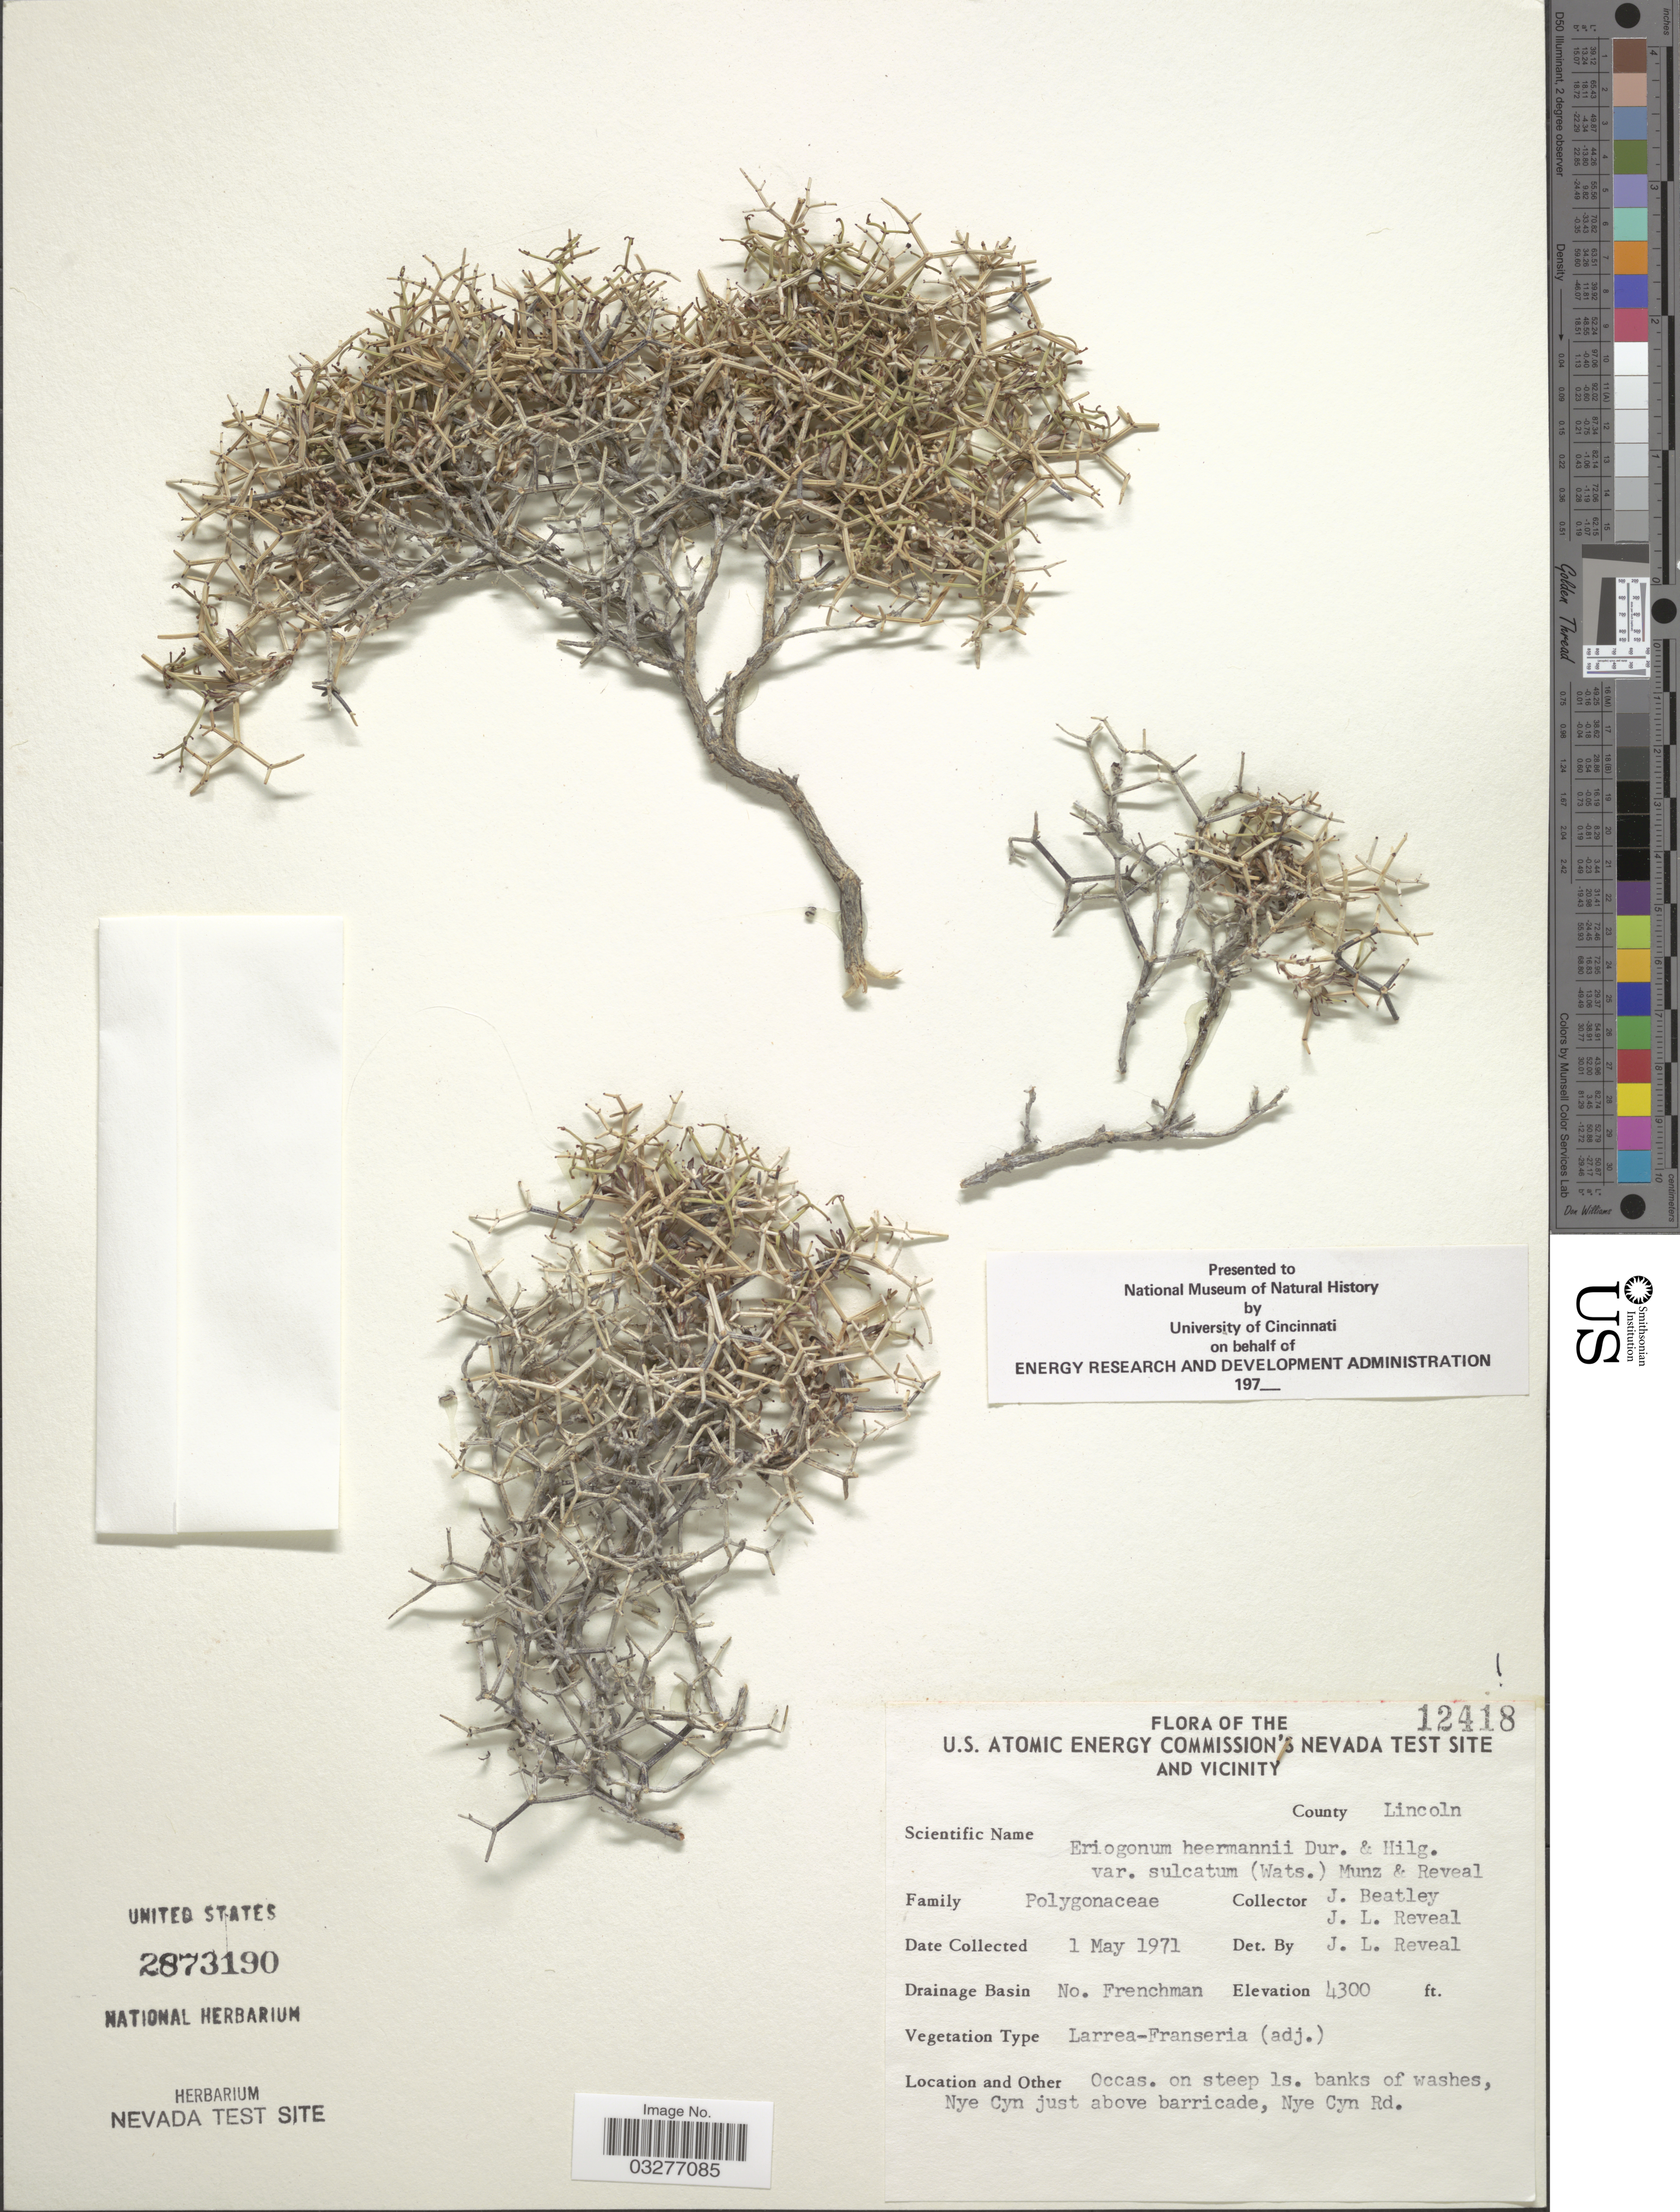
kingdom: Plantae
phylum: Tracheophyta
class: Magnoliopsida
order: Caryophyllales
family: Polygonaceae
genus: Eriogonum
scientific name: Eriogonum heermannii var. sulcatum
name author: (S. Watson) Munz & Reveal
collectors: J. C. Beatley & J. L. Reveal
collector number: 12418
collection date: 1971-05-01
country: United States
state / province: Nevada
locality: U.S. Atomic Energy Commission's Nevada Test Site and Vicinity. County Lincoln. Drainage Basin No. Frenchman. Nye Cyn just above barricade, Nye Cyn Rd.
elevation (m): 1311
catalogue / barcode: US 2873190